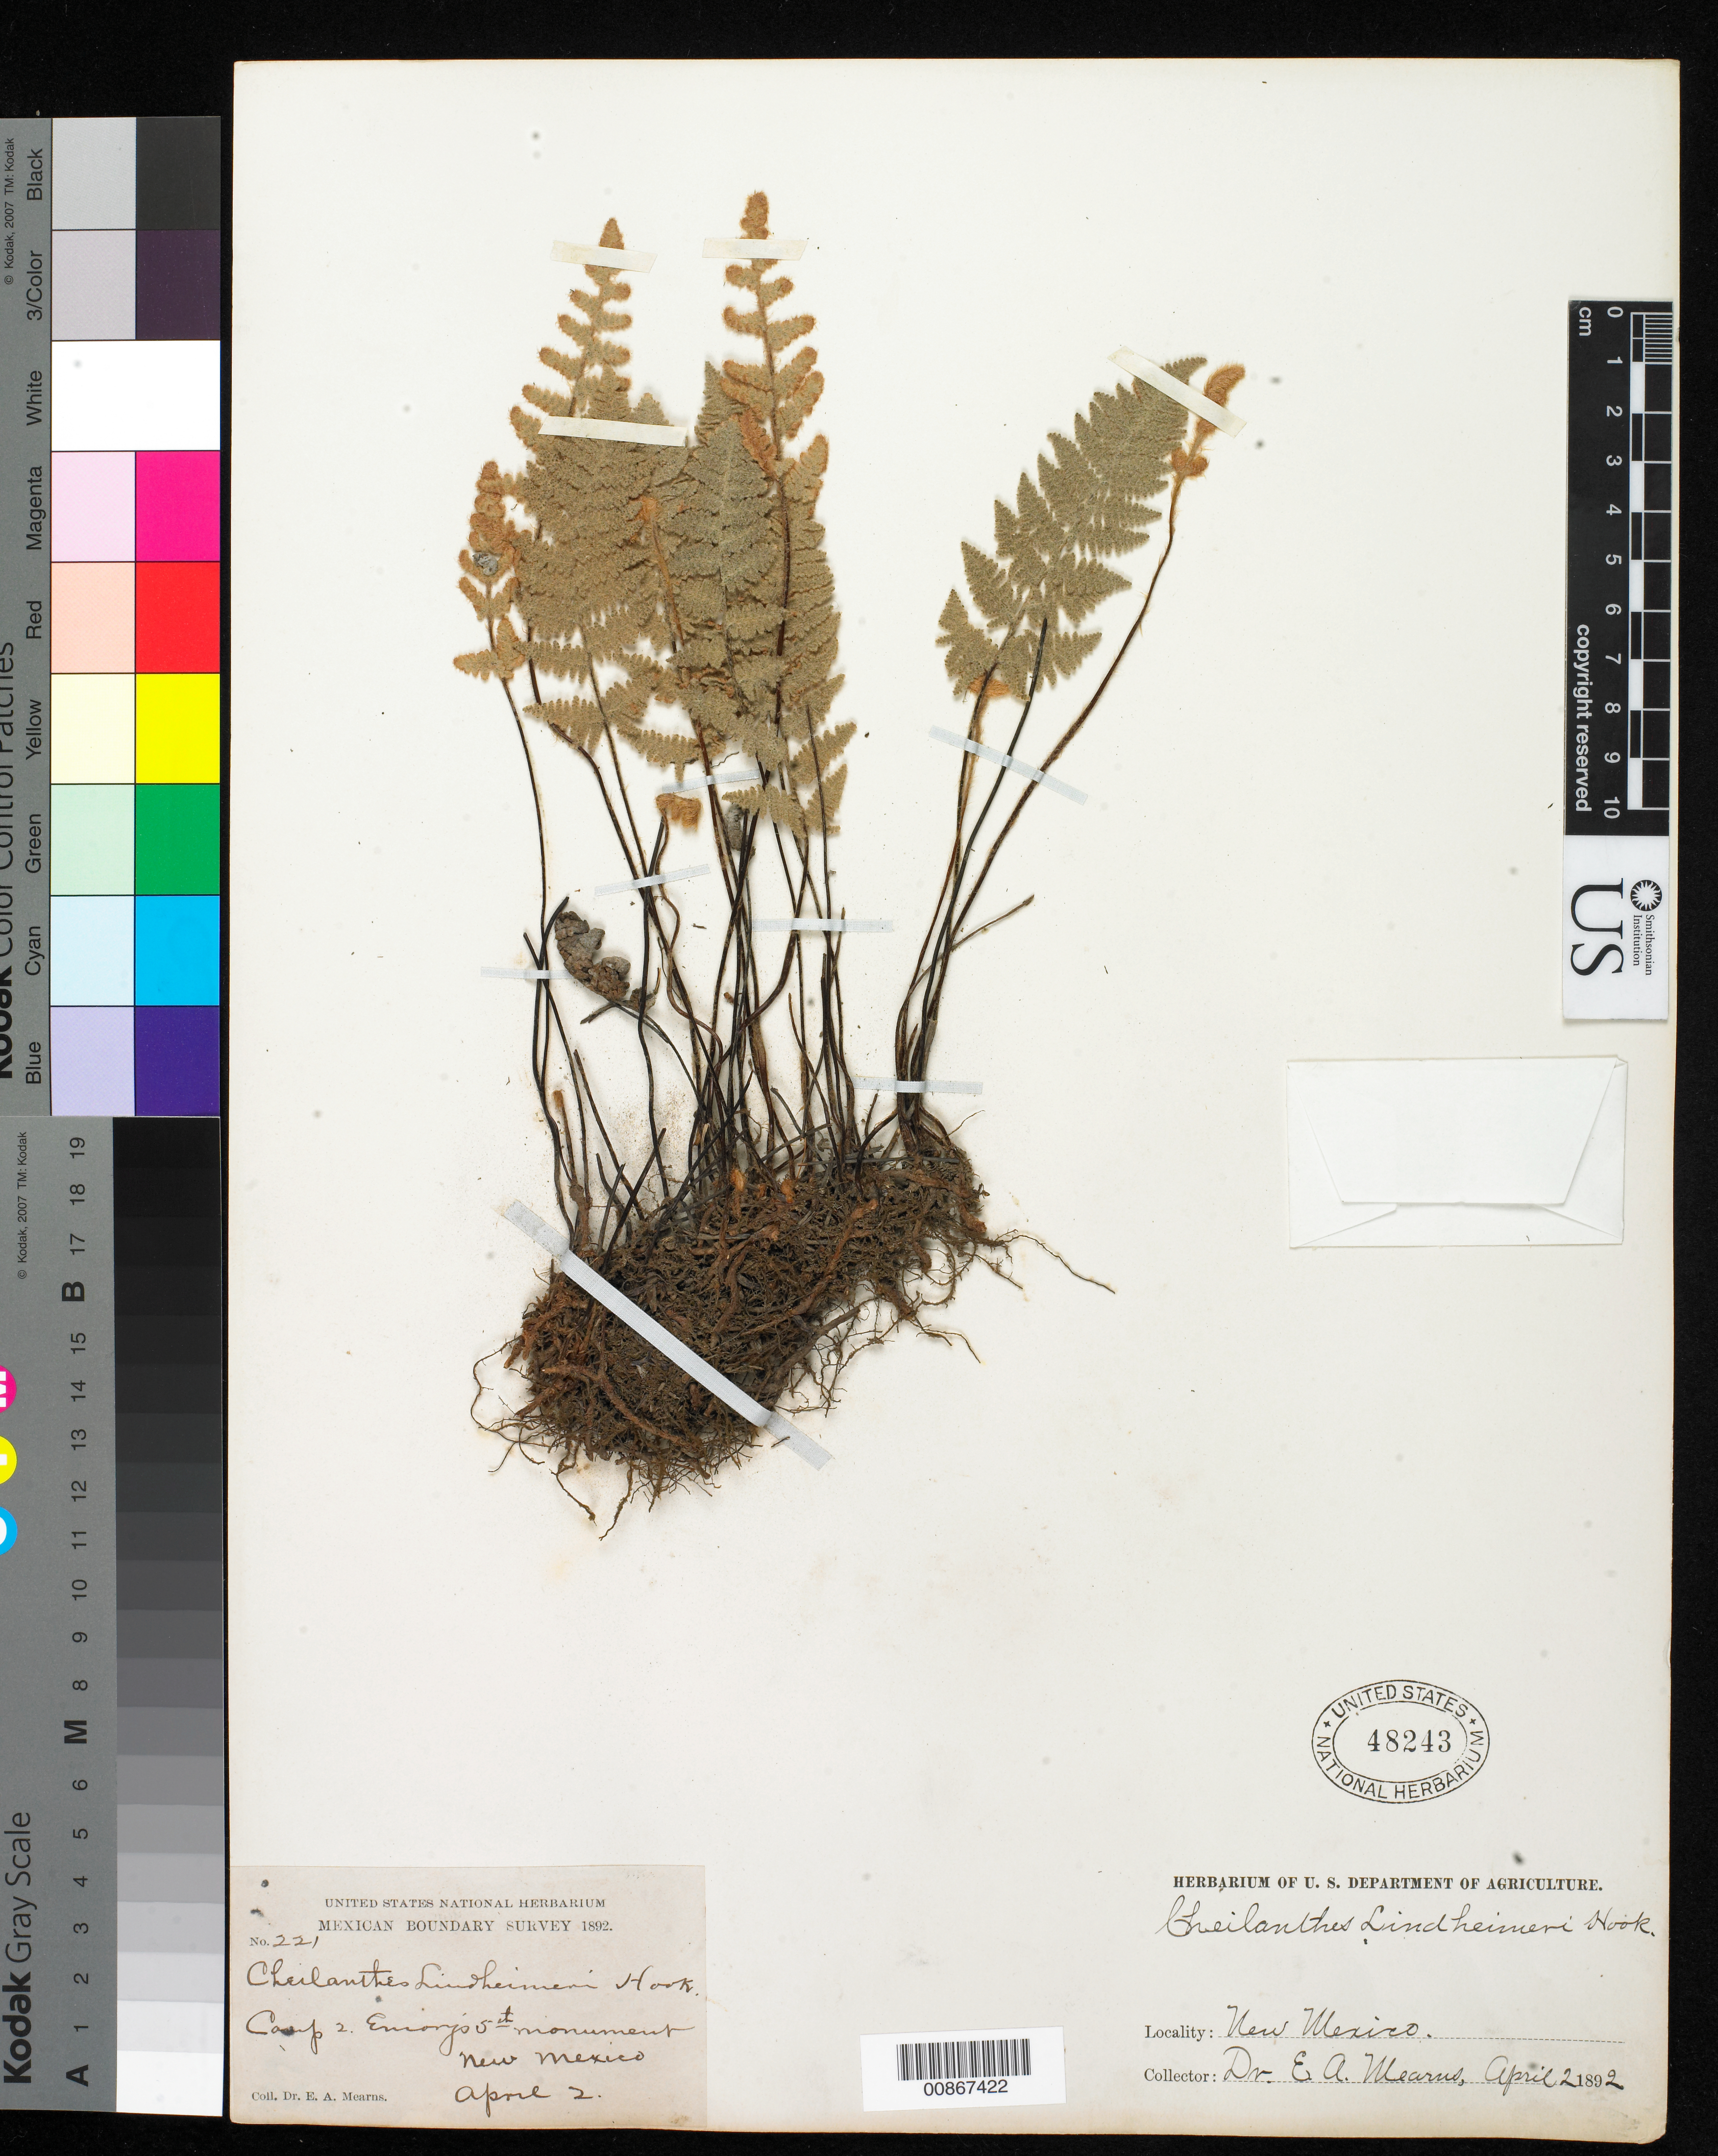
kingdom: Plantae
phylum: Tracheophyta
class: Polypodiopsida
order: Polypodiales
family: Pteridaceae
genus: Myriopteris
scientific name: Myriopteris lindheimeri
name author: (Hook.) J. Sm.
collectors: E. A. Mearns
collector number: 221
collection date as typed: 02 Apr 1892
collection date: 1892-04-02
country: United States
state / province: New Mexico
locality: Camp 2. Emory's 5th monument. New Mexico.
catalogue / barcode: US 48243